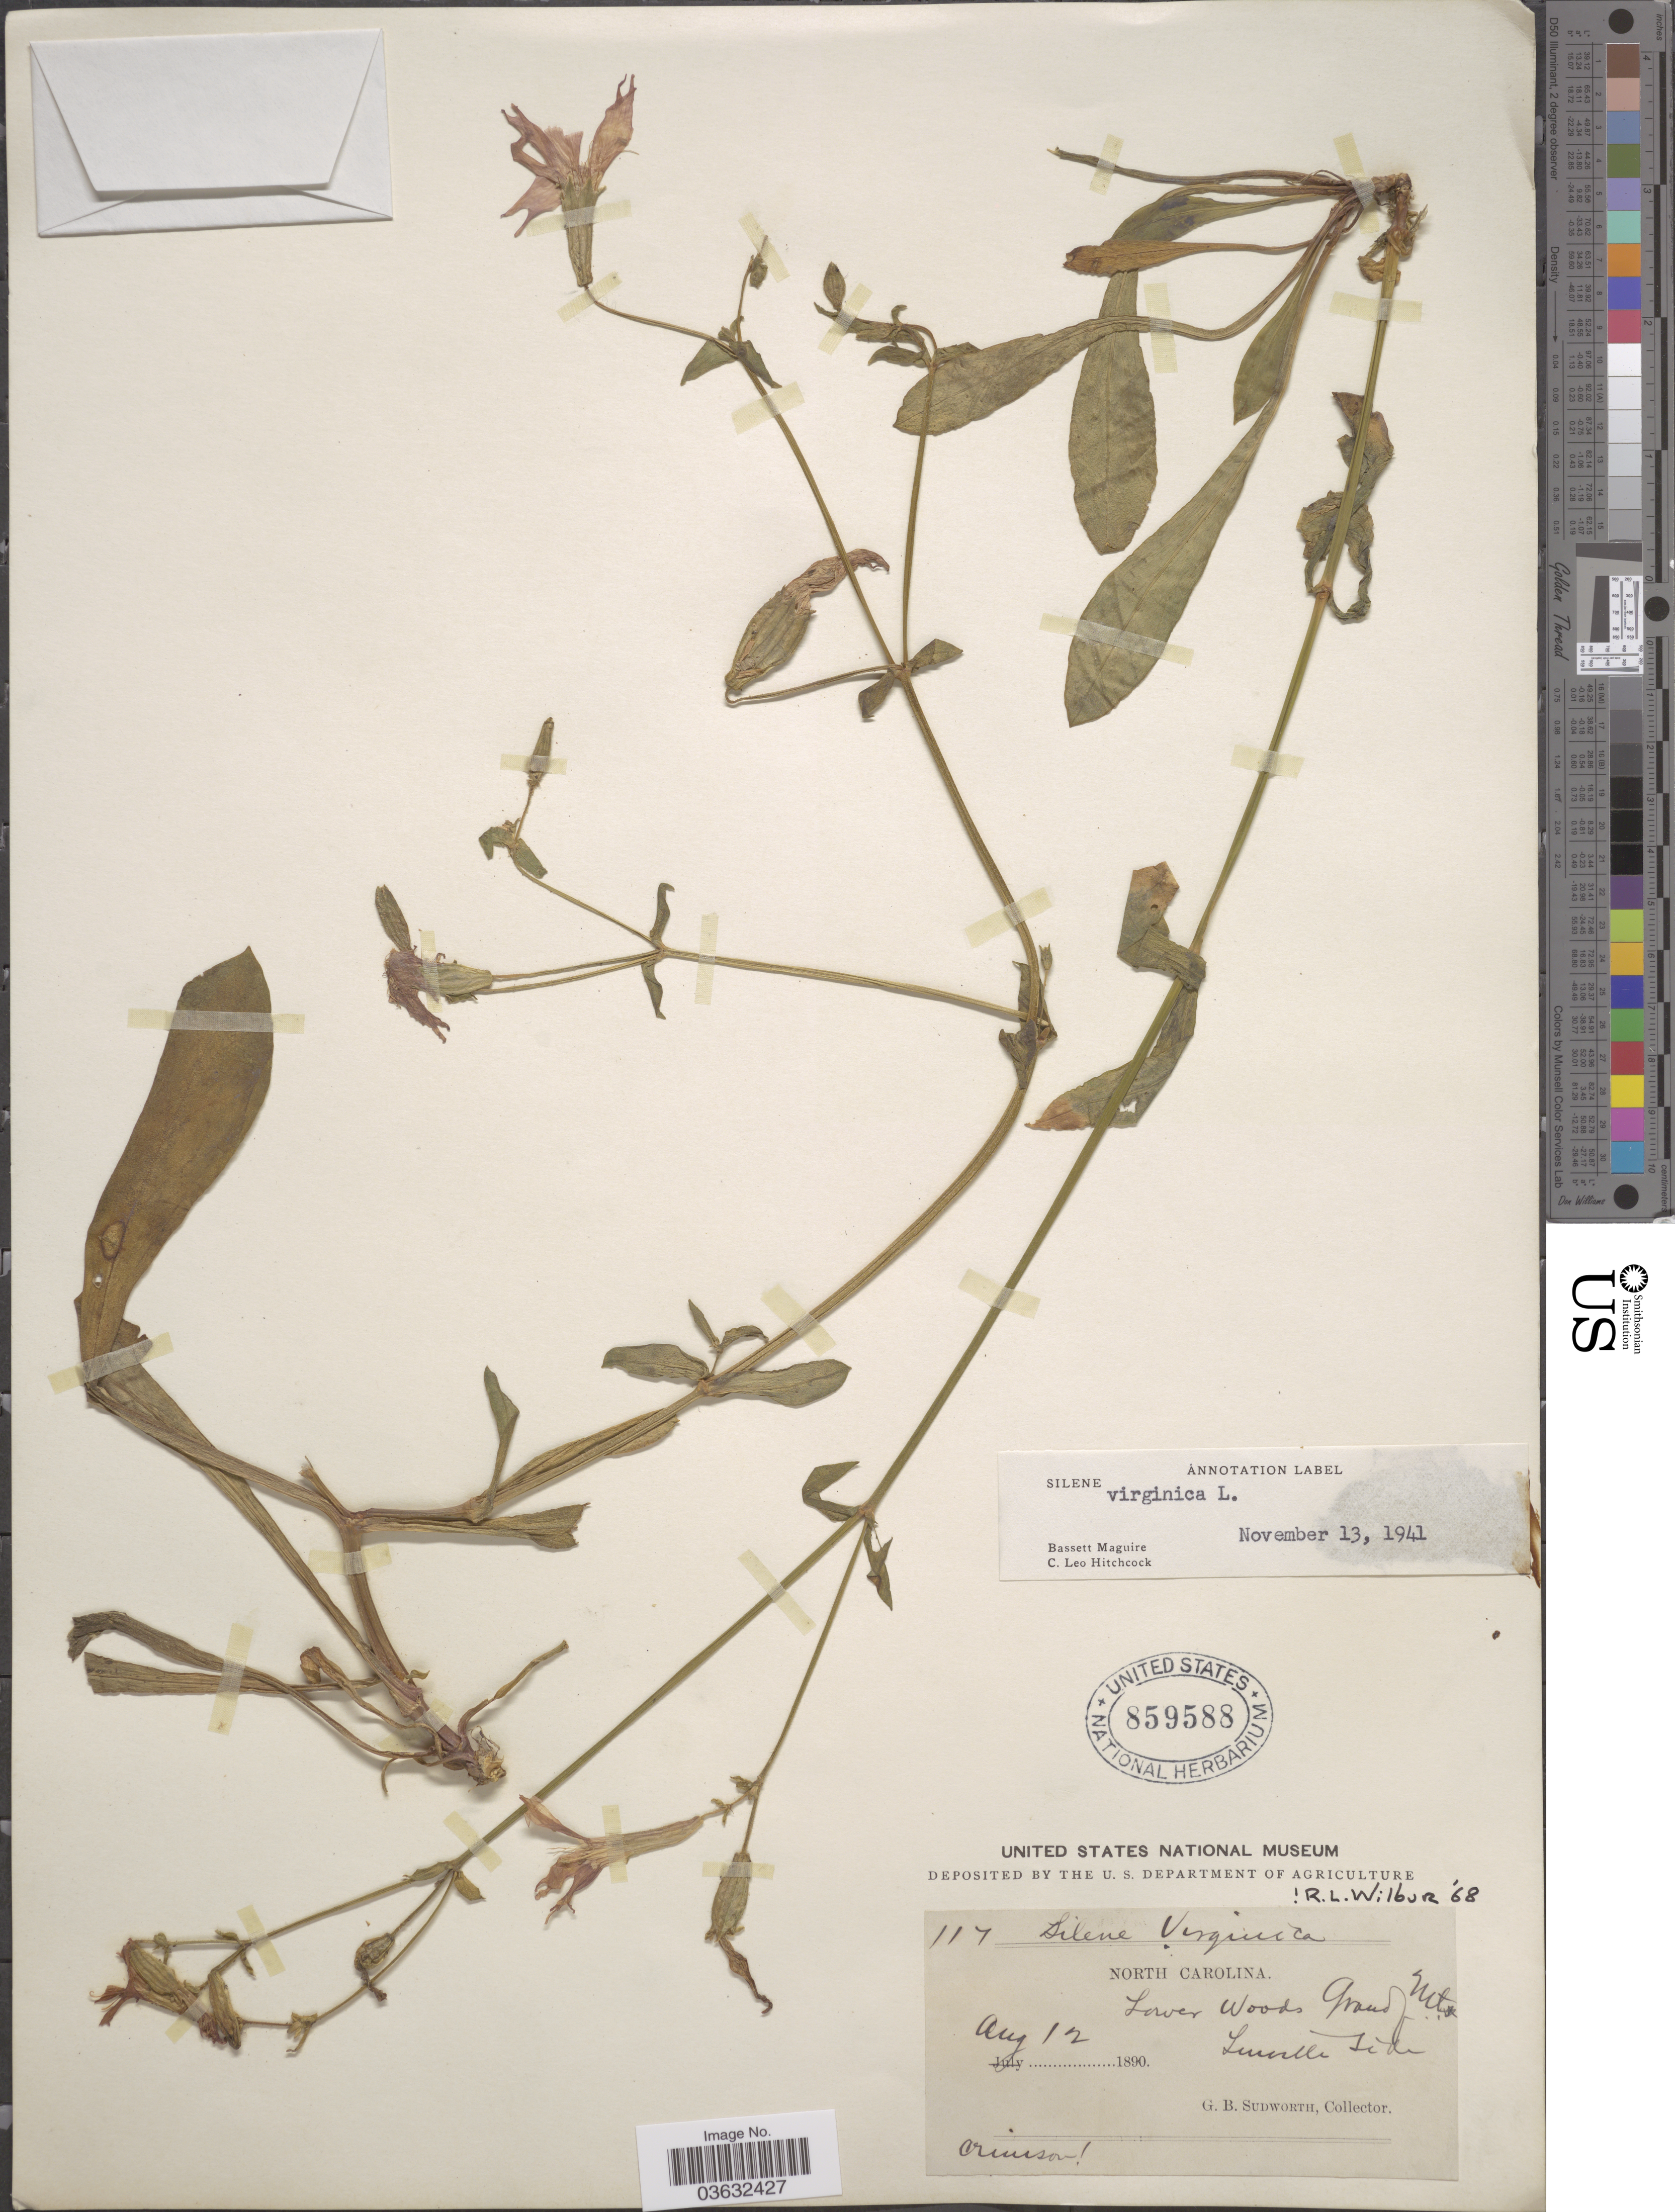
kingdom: Plantae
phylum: Tracheophyta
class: Magnoliopsida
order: Caryophyllales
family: Caryophyllaceae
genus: Silene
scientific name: Silene virginica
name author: L.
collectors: G. B. Sudworth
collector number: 117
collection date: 1890-08-12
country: United States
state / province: North Carolina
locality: Lower Woods Grandf Mts., Linville side.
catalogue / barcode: US 859588